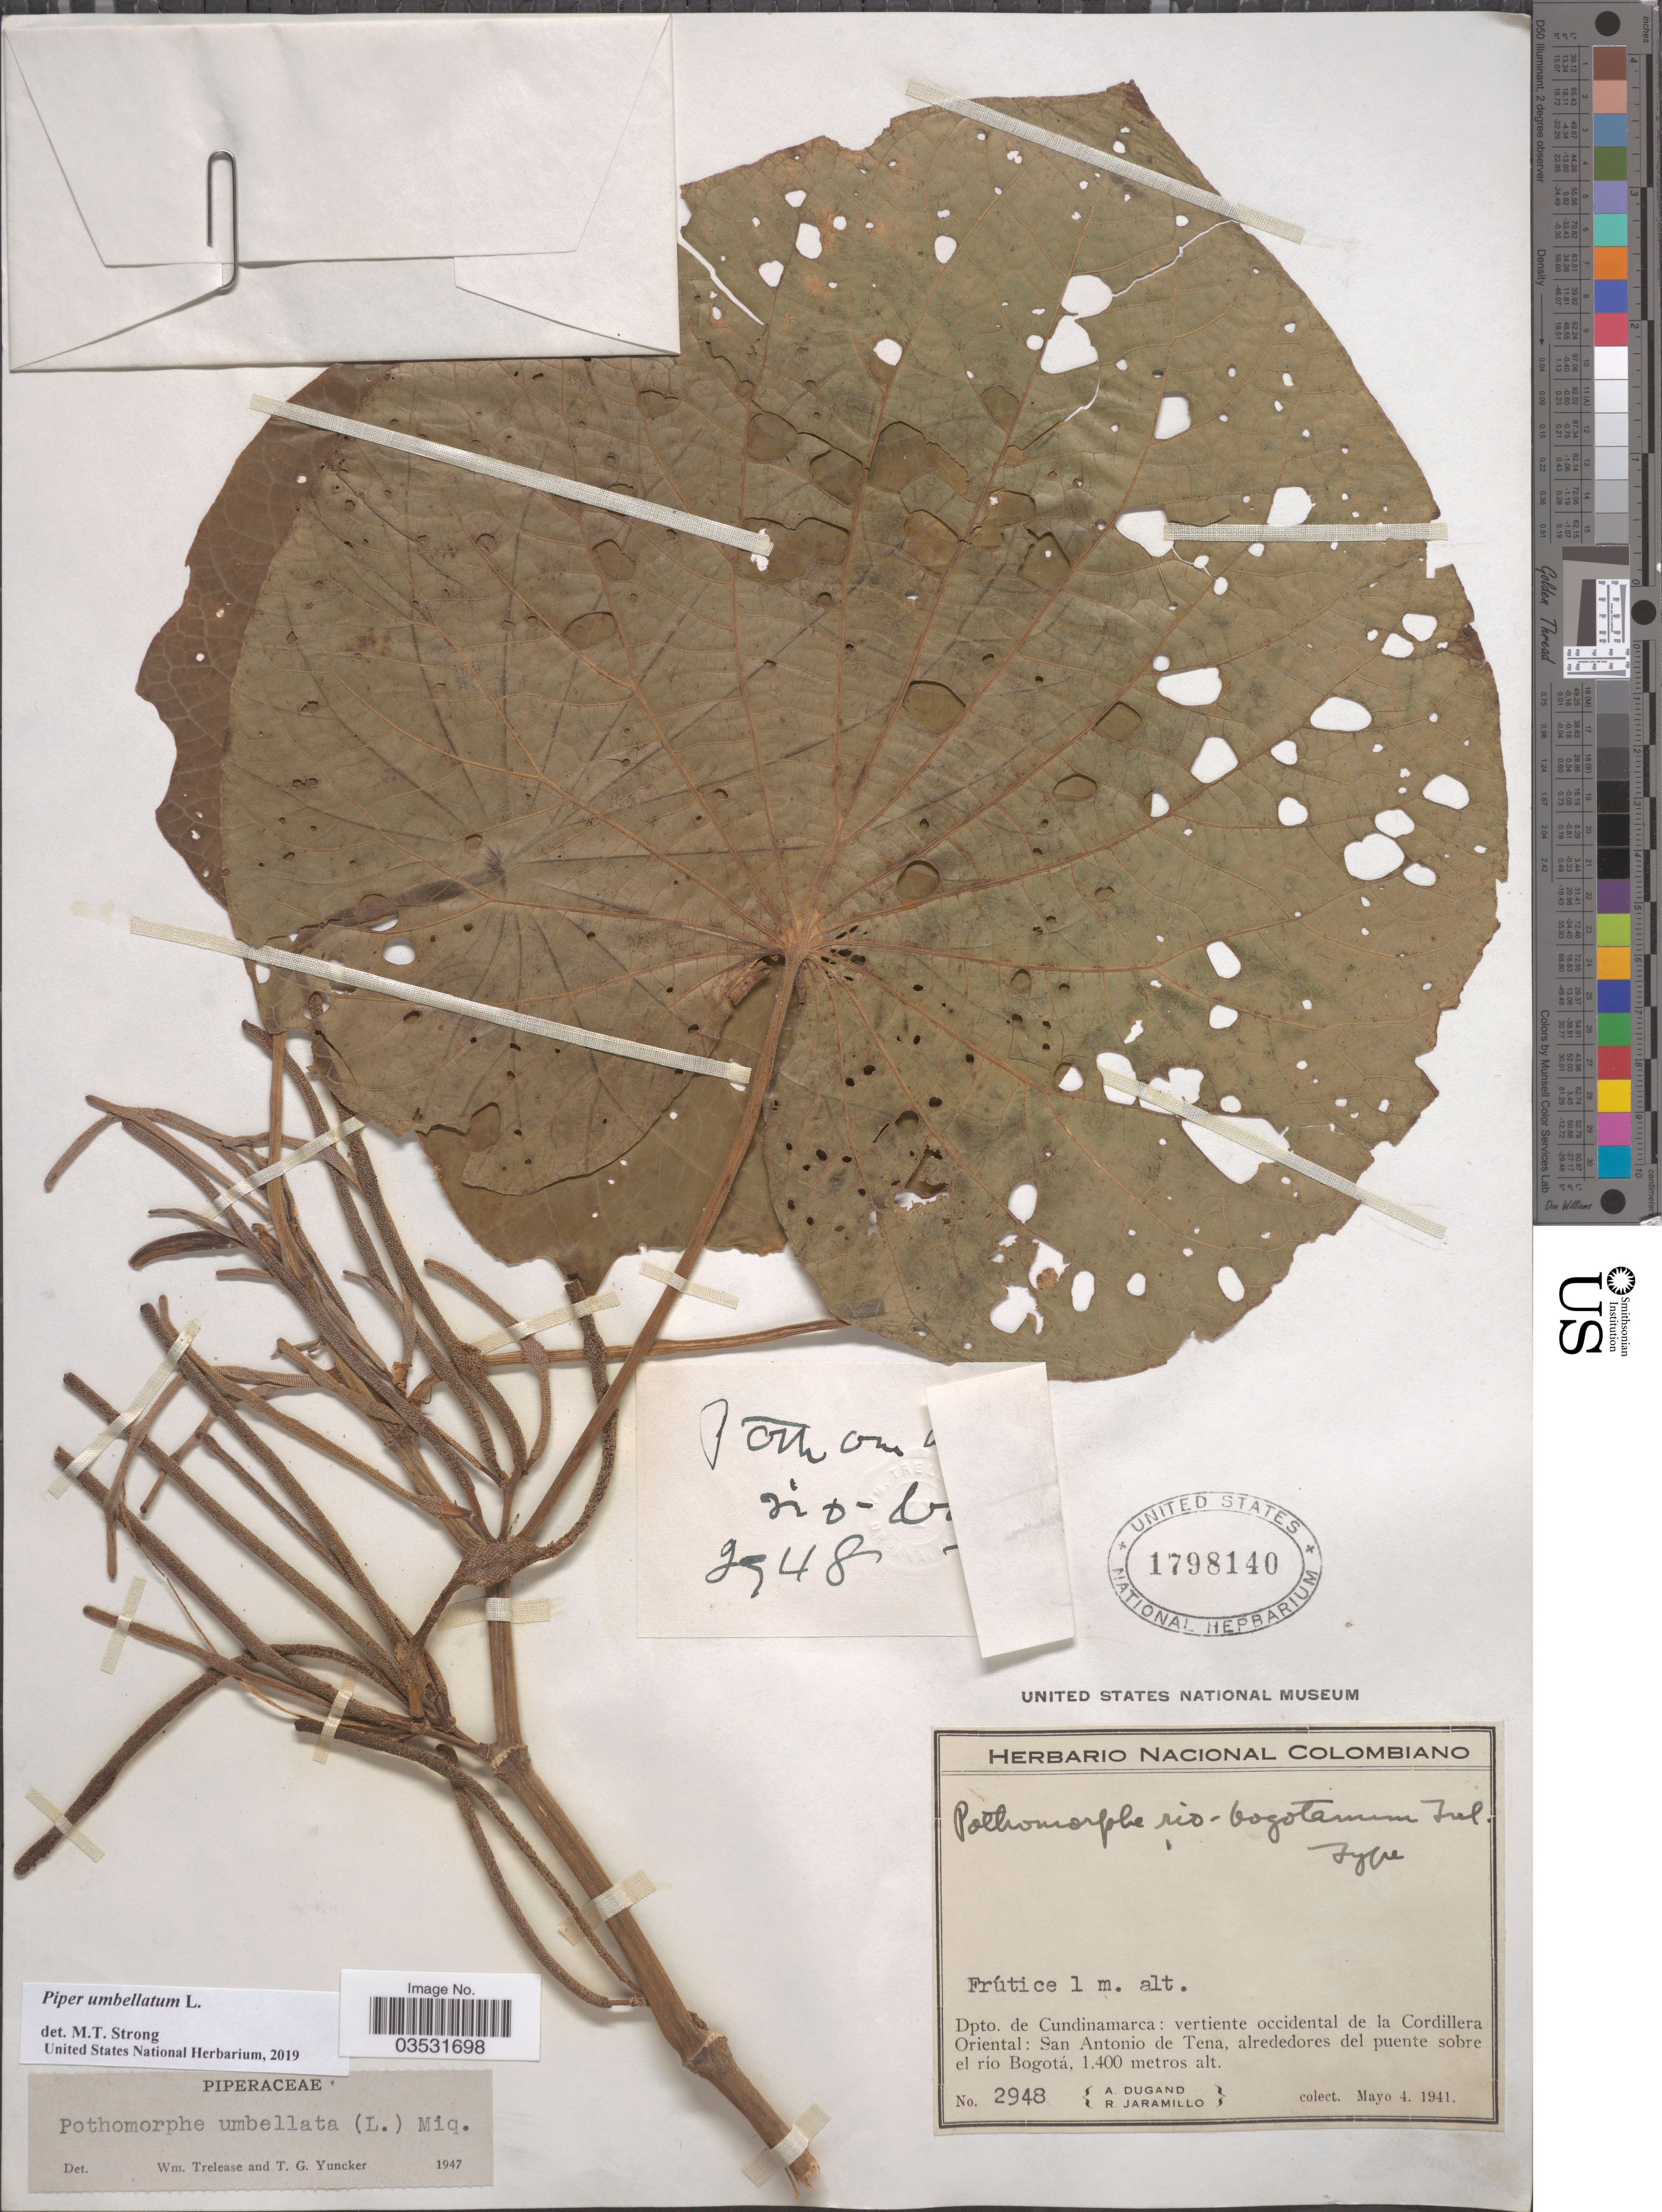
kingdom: Plantae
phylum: Tracheophyta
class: Magnoliopsida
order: Piperales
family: Piperaceae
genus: Piper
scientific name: Piper umbellatum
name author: L.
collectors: A. Dugand & R. Jaramillo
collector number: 2948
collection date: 1941-05-04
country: Colombia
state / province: Cundinamarca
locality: Dpto. de Cundinamarca: vertiente occidental de la Cordillera Oriental: San Antonio de Tena, alrededores del puente sobre el río Bogotá.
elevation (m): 1400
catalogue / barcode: US 1798140